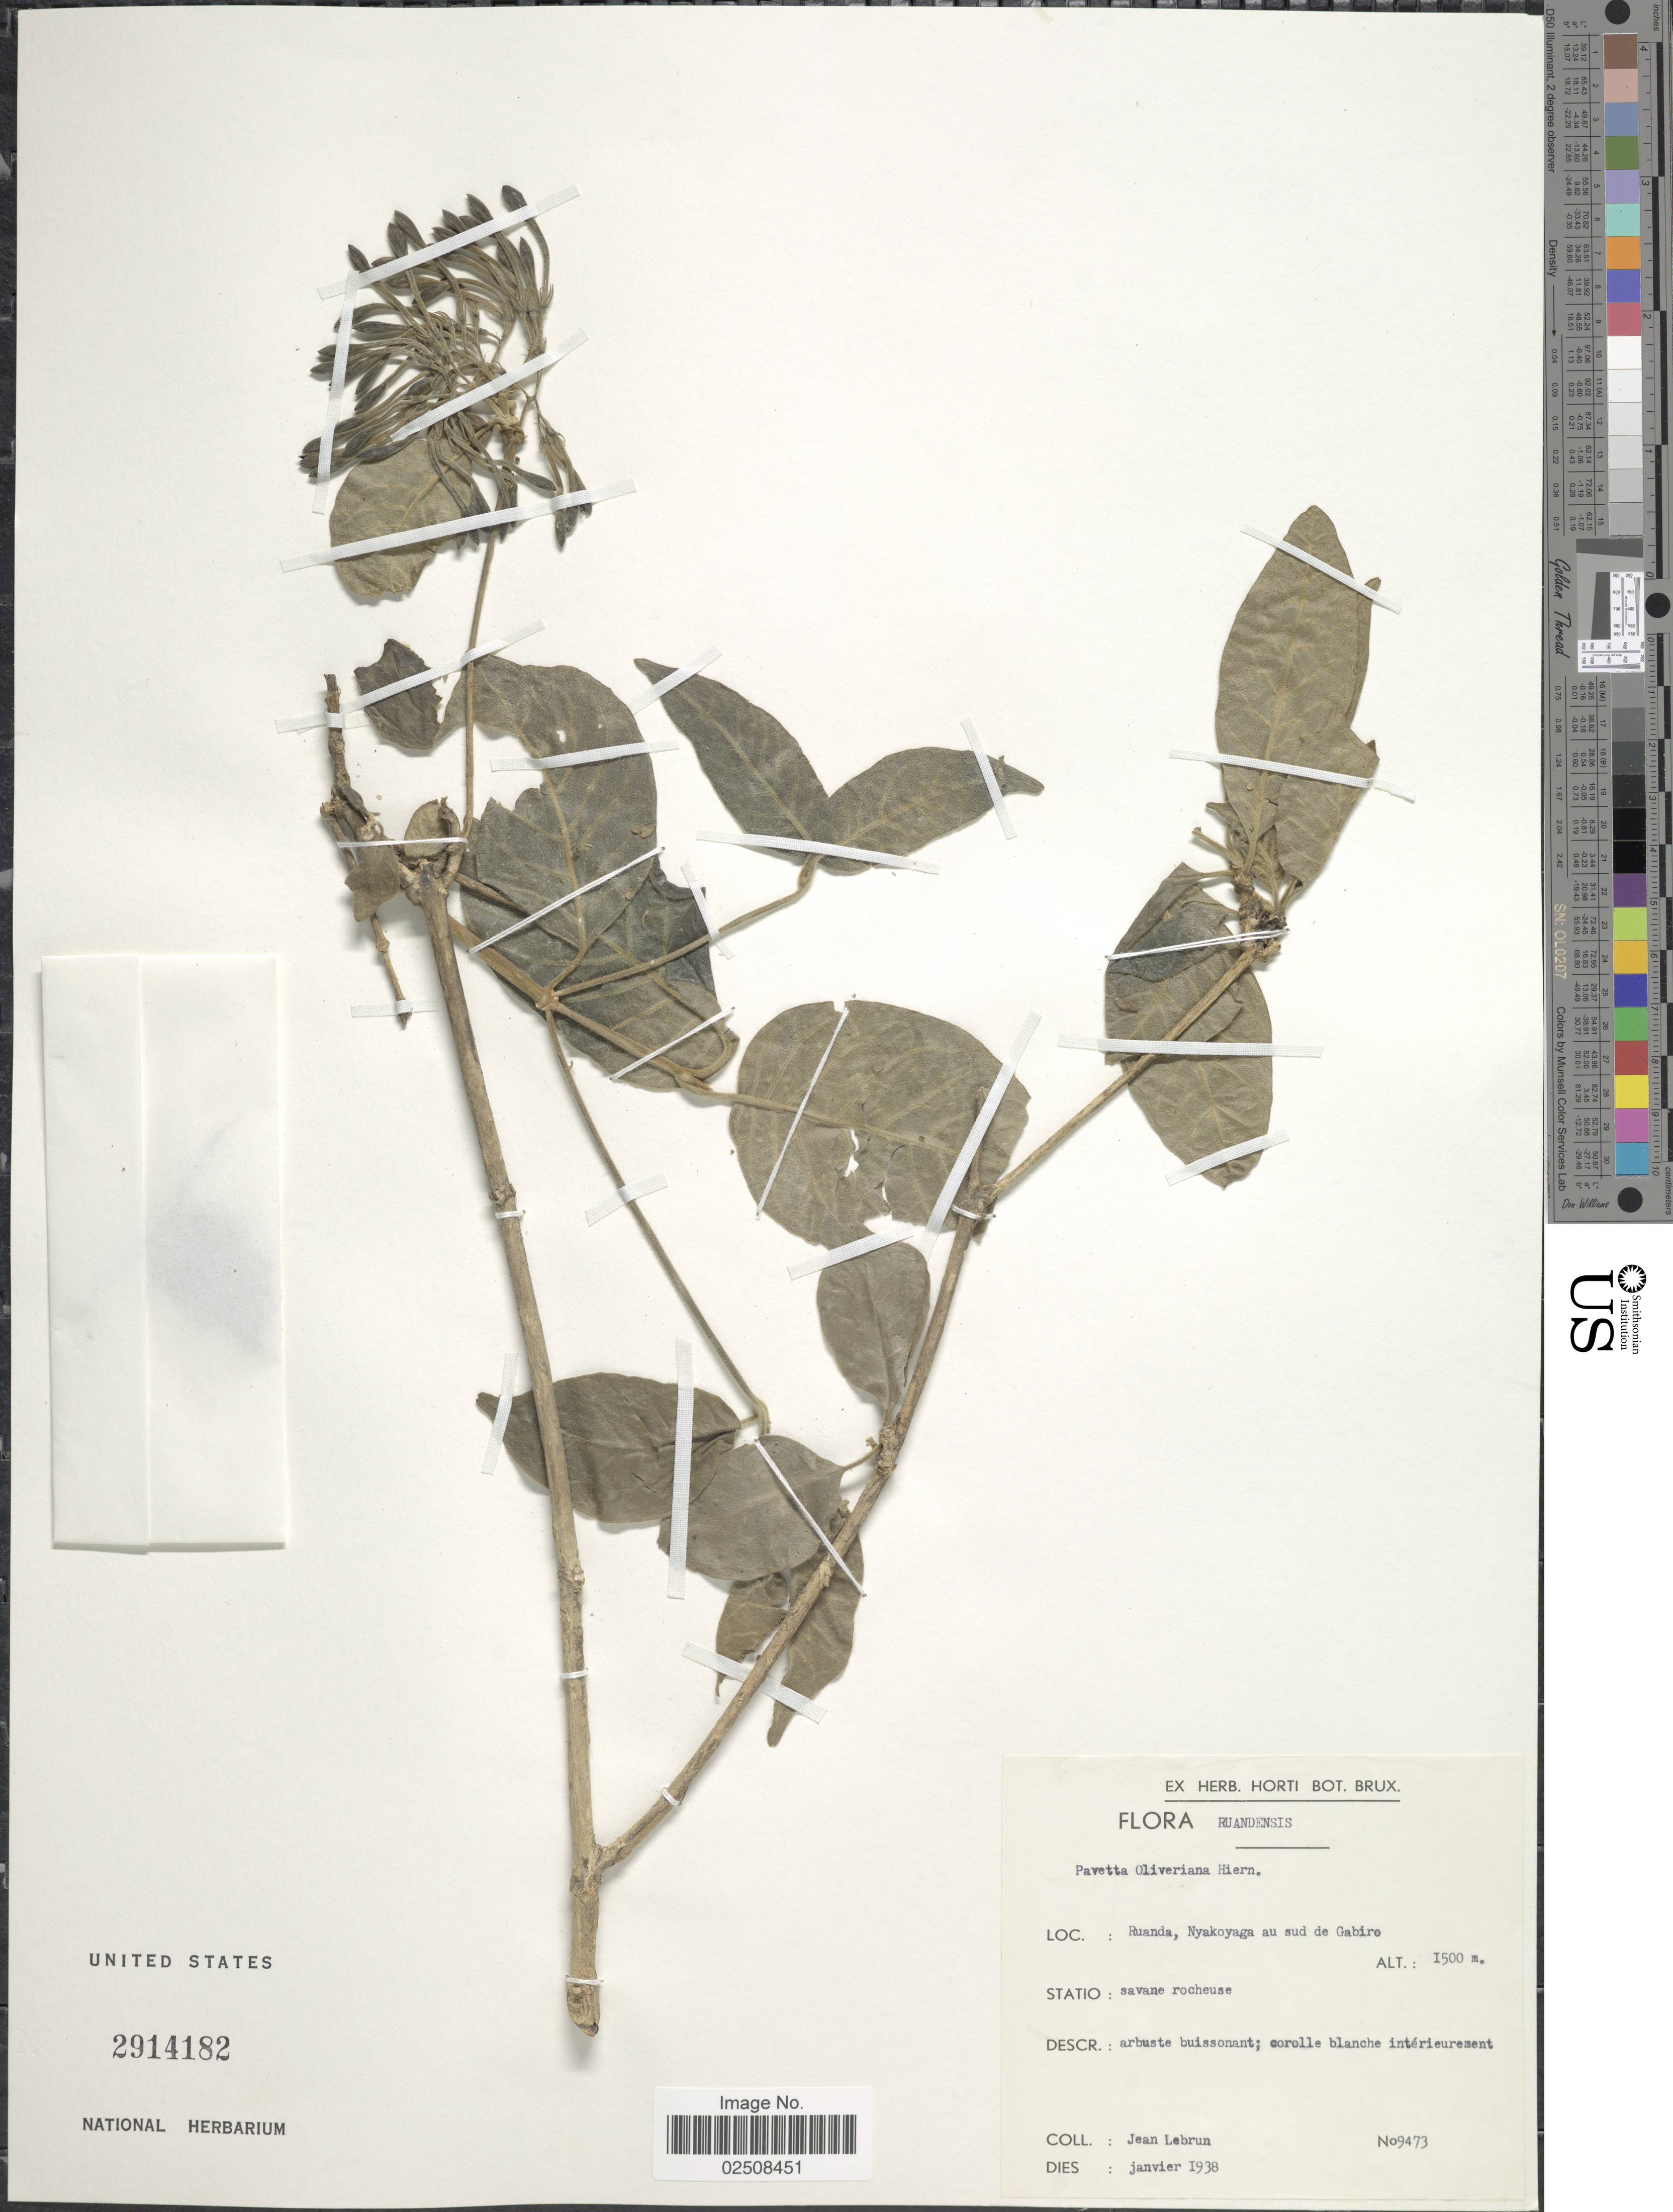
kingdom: Plantae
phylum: Tracheophyta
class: Magnoliopsida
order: Gentianales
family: Rubiaceae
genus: Pavetta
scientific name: Pavetta oliveriana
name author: Hiern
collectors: J. A. Lebrun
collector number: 9473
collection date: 1938-01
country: Rwanda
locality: Ruandensis. Ruanda, Nyakoyaga au sud de Gabiro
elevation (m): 1500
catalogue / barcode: US 2914182